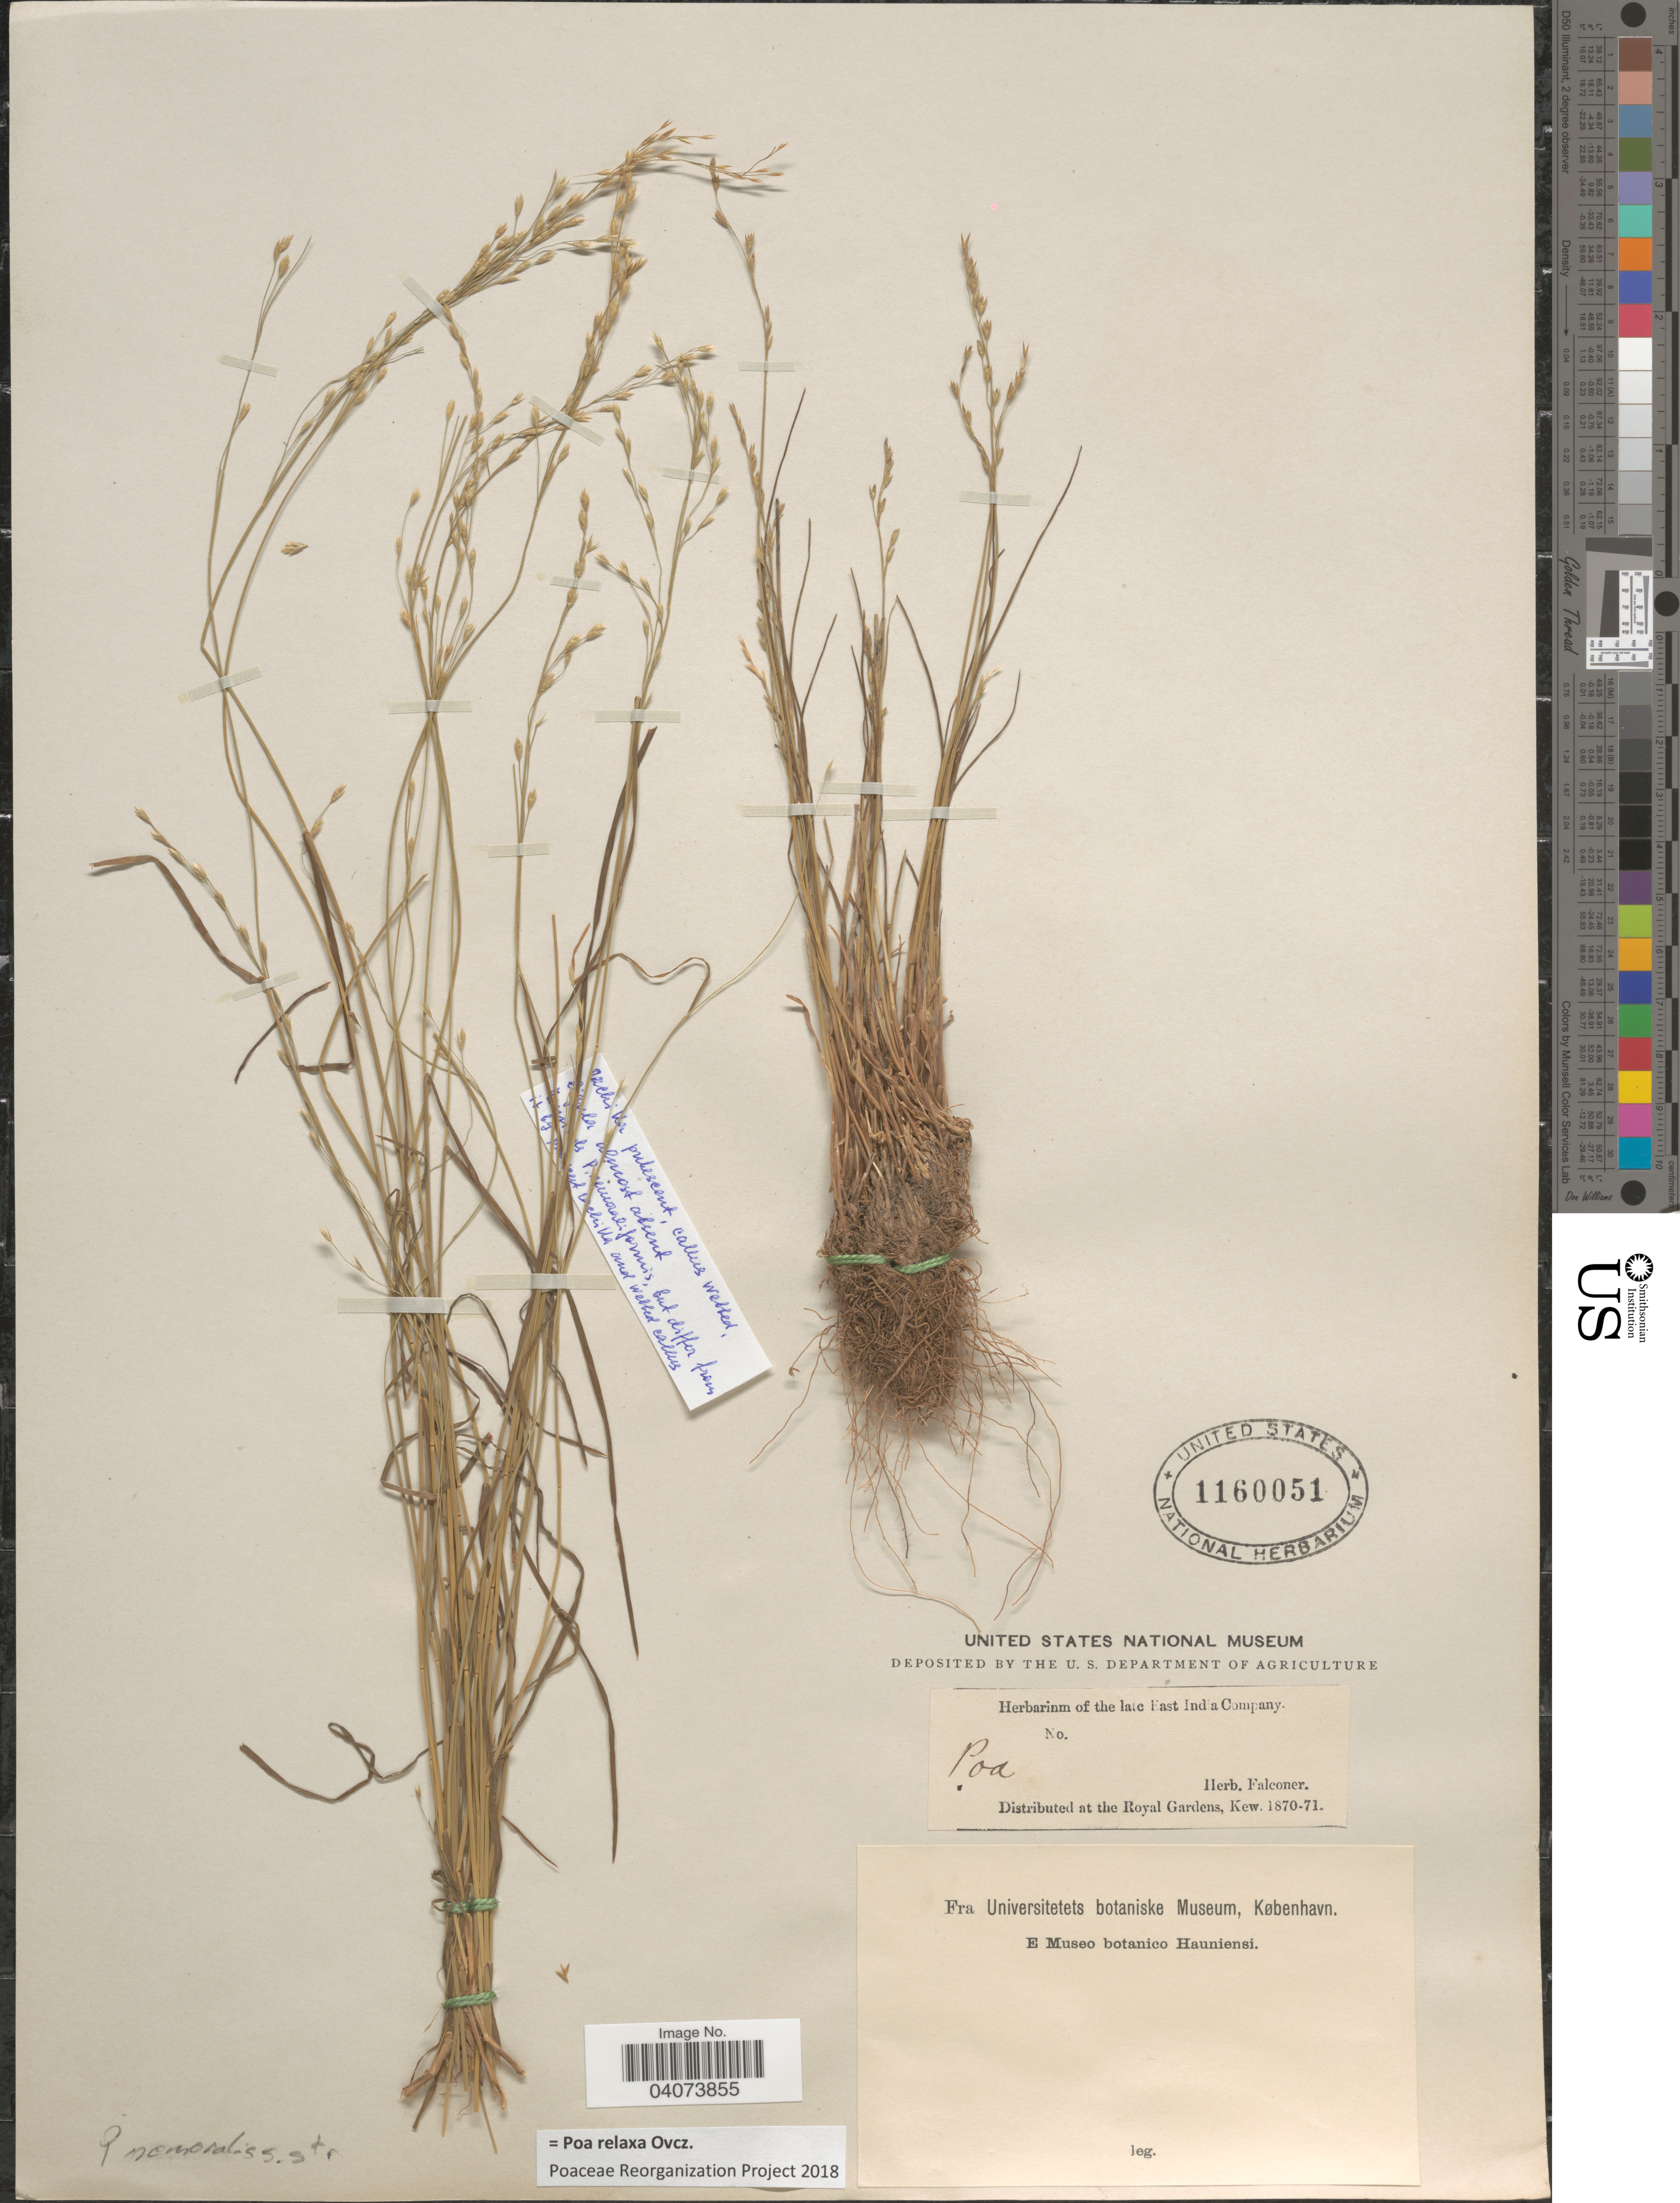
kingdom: Plantae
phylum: Tracheophyta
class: Liliopsida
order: Poales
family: Poaceae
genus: Poa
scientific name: Poa relaxa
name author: Ovcz.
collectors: ex herb. Falconer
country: India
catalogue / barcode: US 1160051